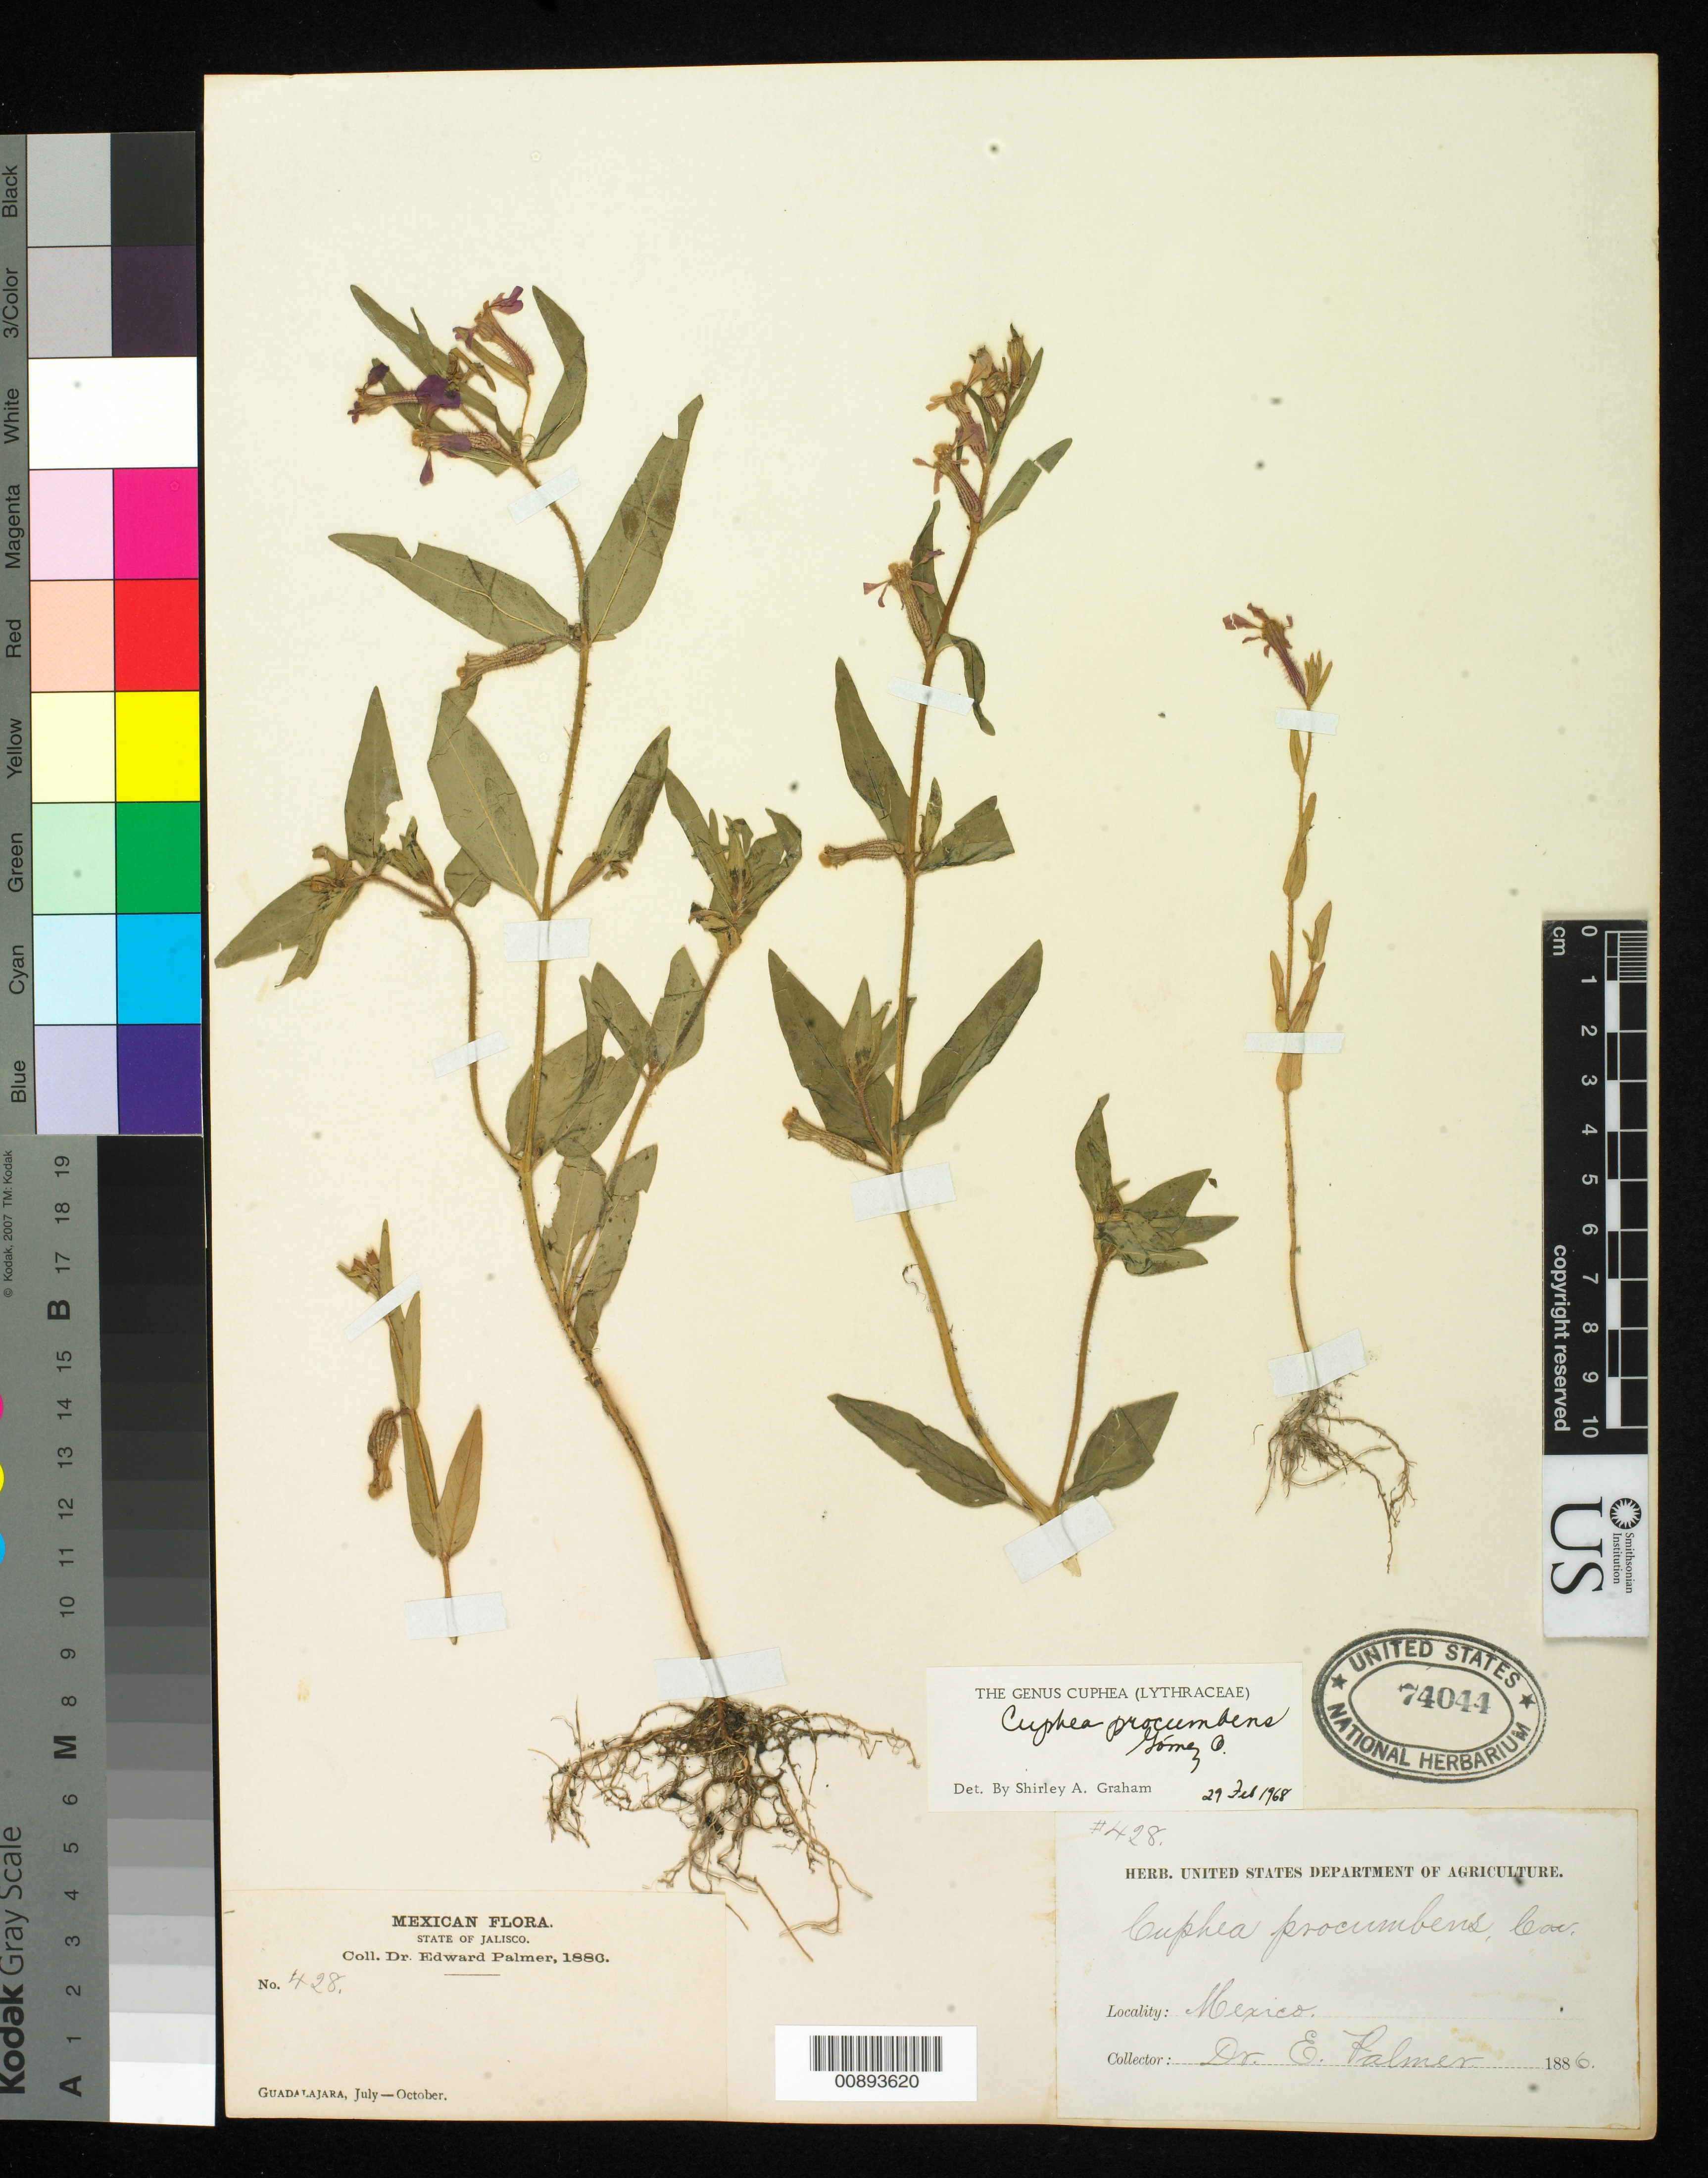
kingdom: Plantae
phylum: Tracheophyta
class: Magnoliopsida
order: Myrtales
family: Lythraceae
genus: Cuphea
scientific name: Cuphea procumbens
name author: L.D. Gómez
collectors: E. Palmer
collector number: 428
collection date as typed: Jul 1886 to -- Oct 1886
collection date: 1886-07/1886-10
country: Mexico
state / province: Jalisco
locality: Guadalajara, Jalisco.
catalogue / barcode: US 74044